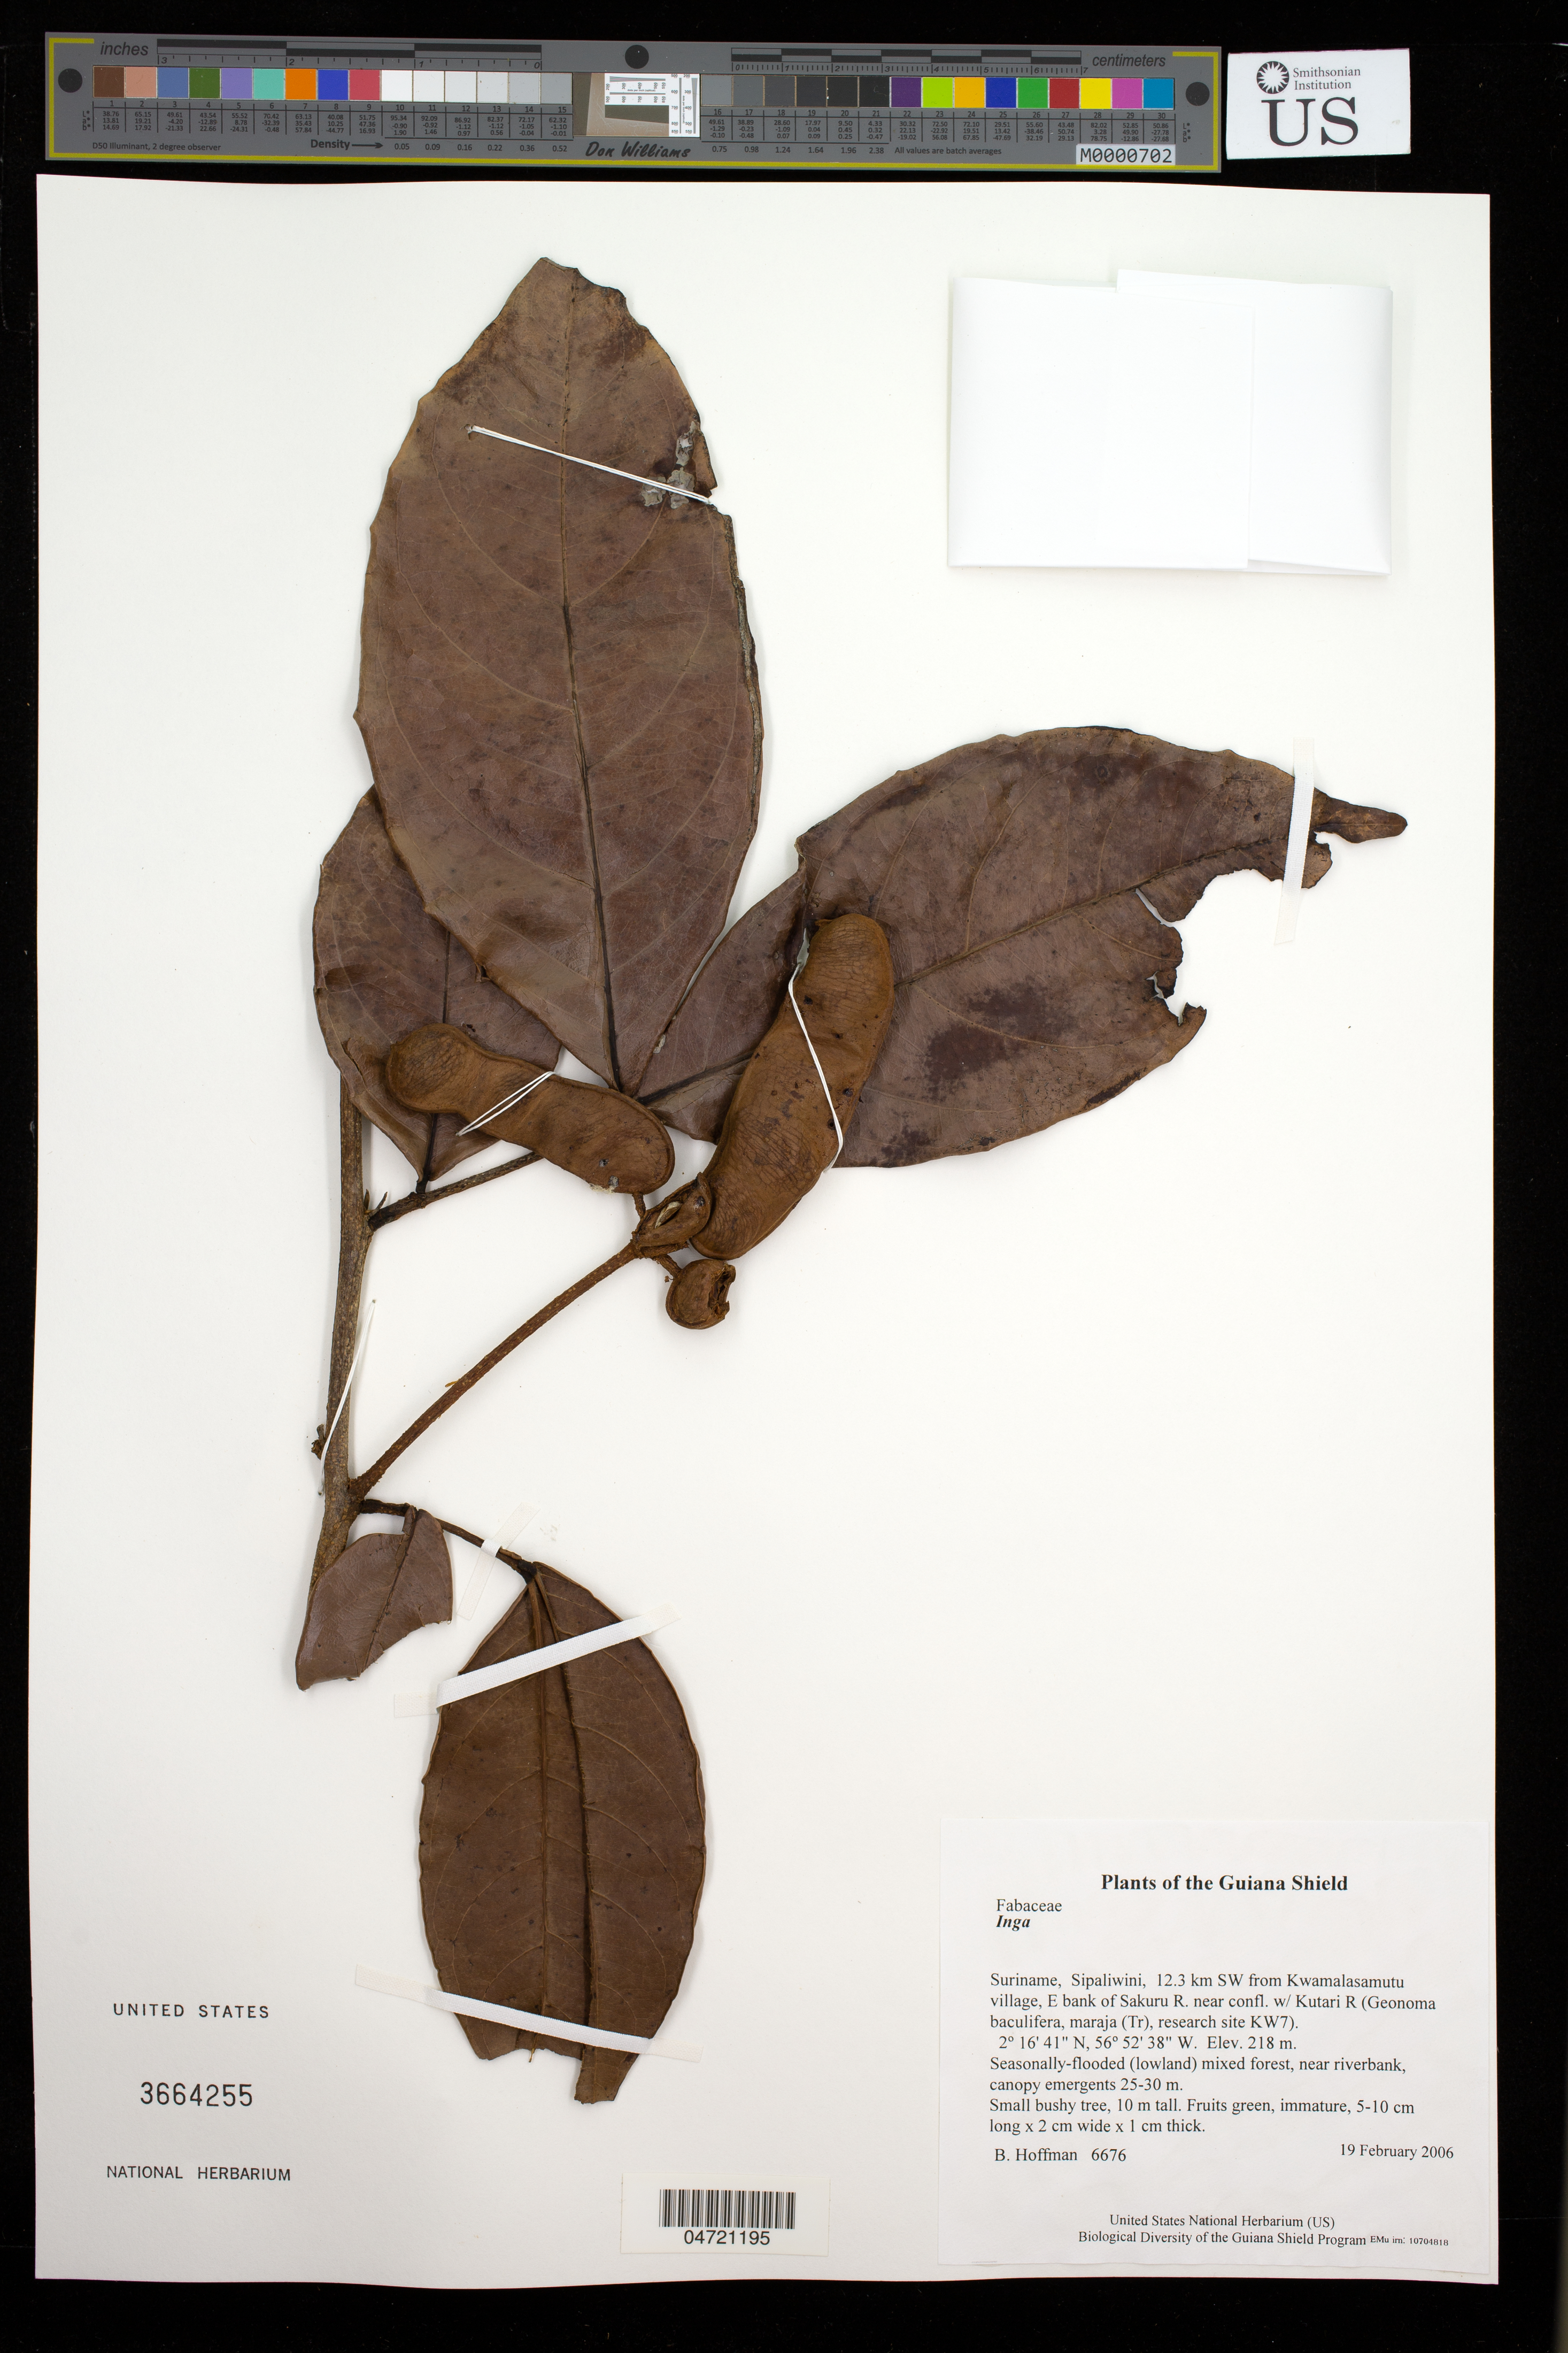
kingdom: Plantae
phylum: Tracheophyta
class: Magnoliopsida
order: Fabales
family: Fabaceae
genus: Inga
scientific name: Inga sp.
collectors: B. Hoffman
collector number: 6676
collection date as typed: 19 February 2006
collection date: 2006-02-19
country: Suriname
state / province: Sipaliwini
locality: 12.3 km SW from Kwamalasamutu village, E bank of Sakuru R. near confl. w/ Kutari R (Geonoma baculifera, maraja (Tr), research site KW7)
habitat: Seasonally-flooded (lowland) mixed forest, near riverbank, canopy emergents 25-30 m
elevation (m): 218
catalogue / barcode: US 3664255